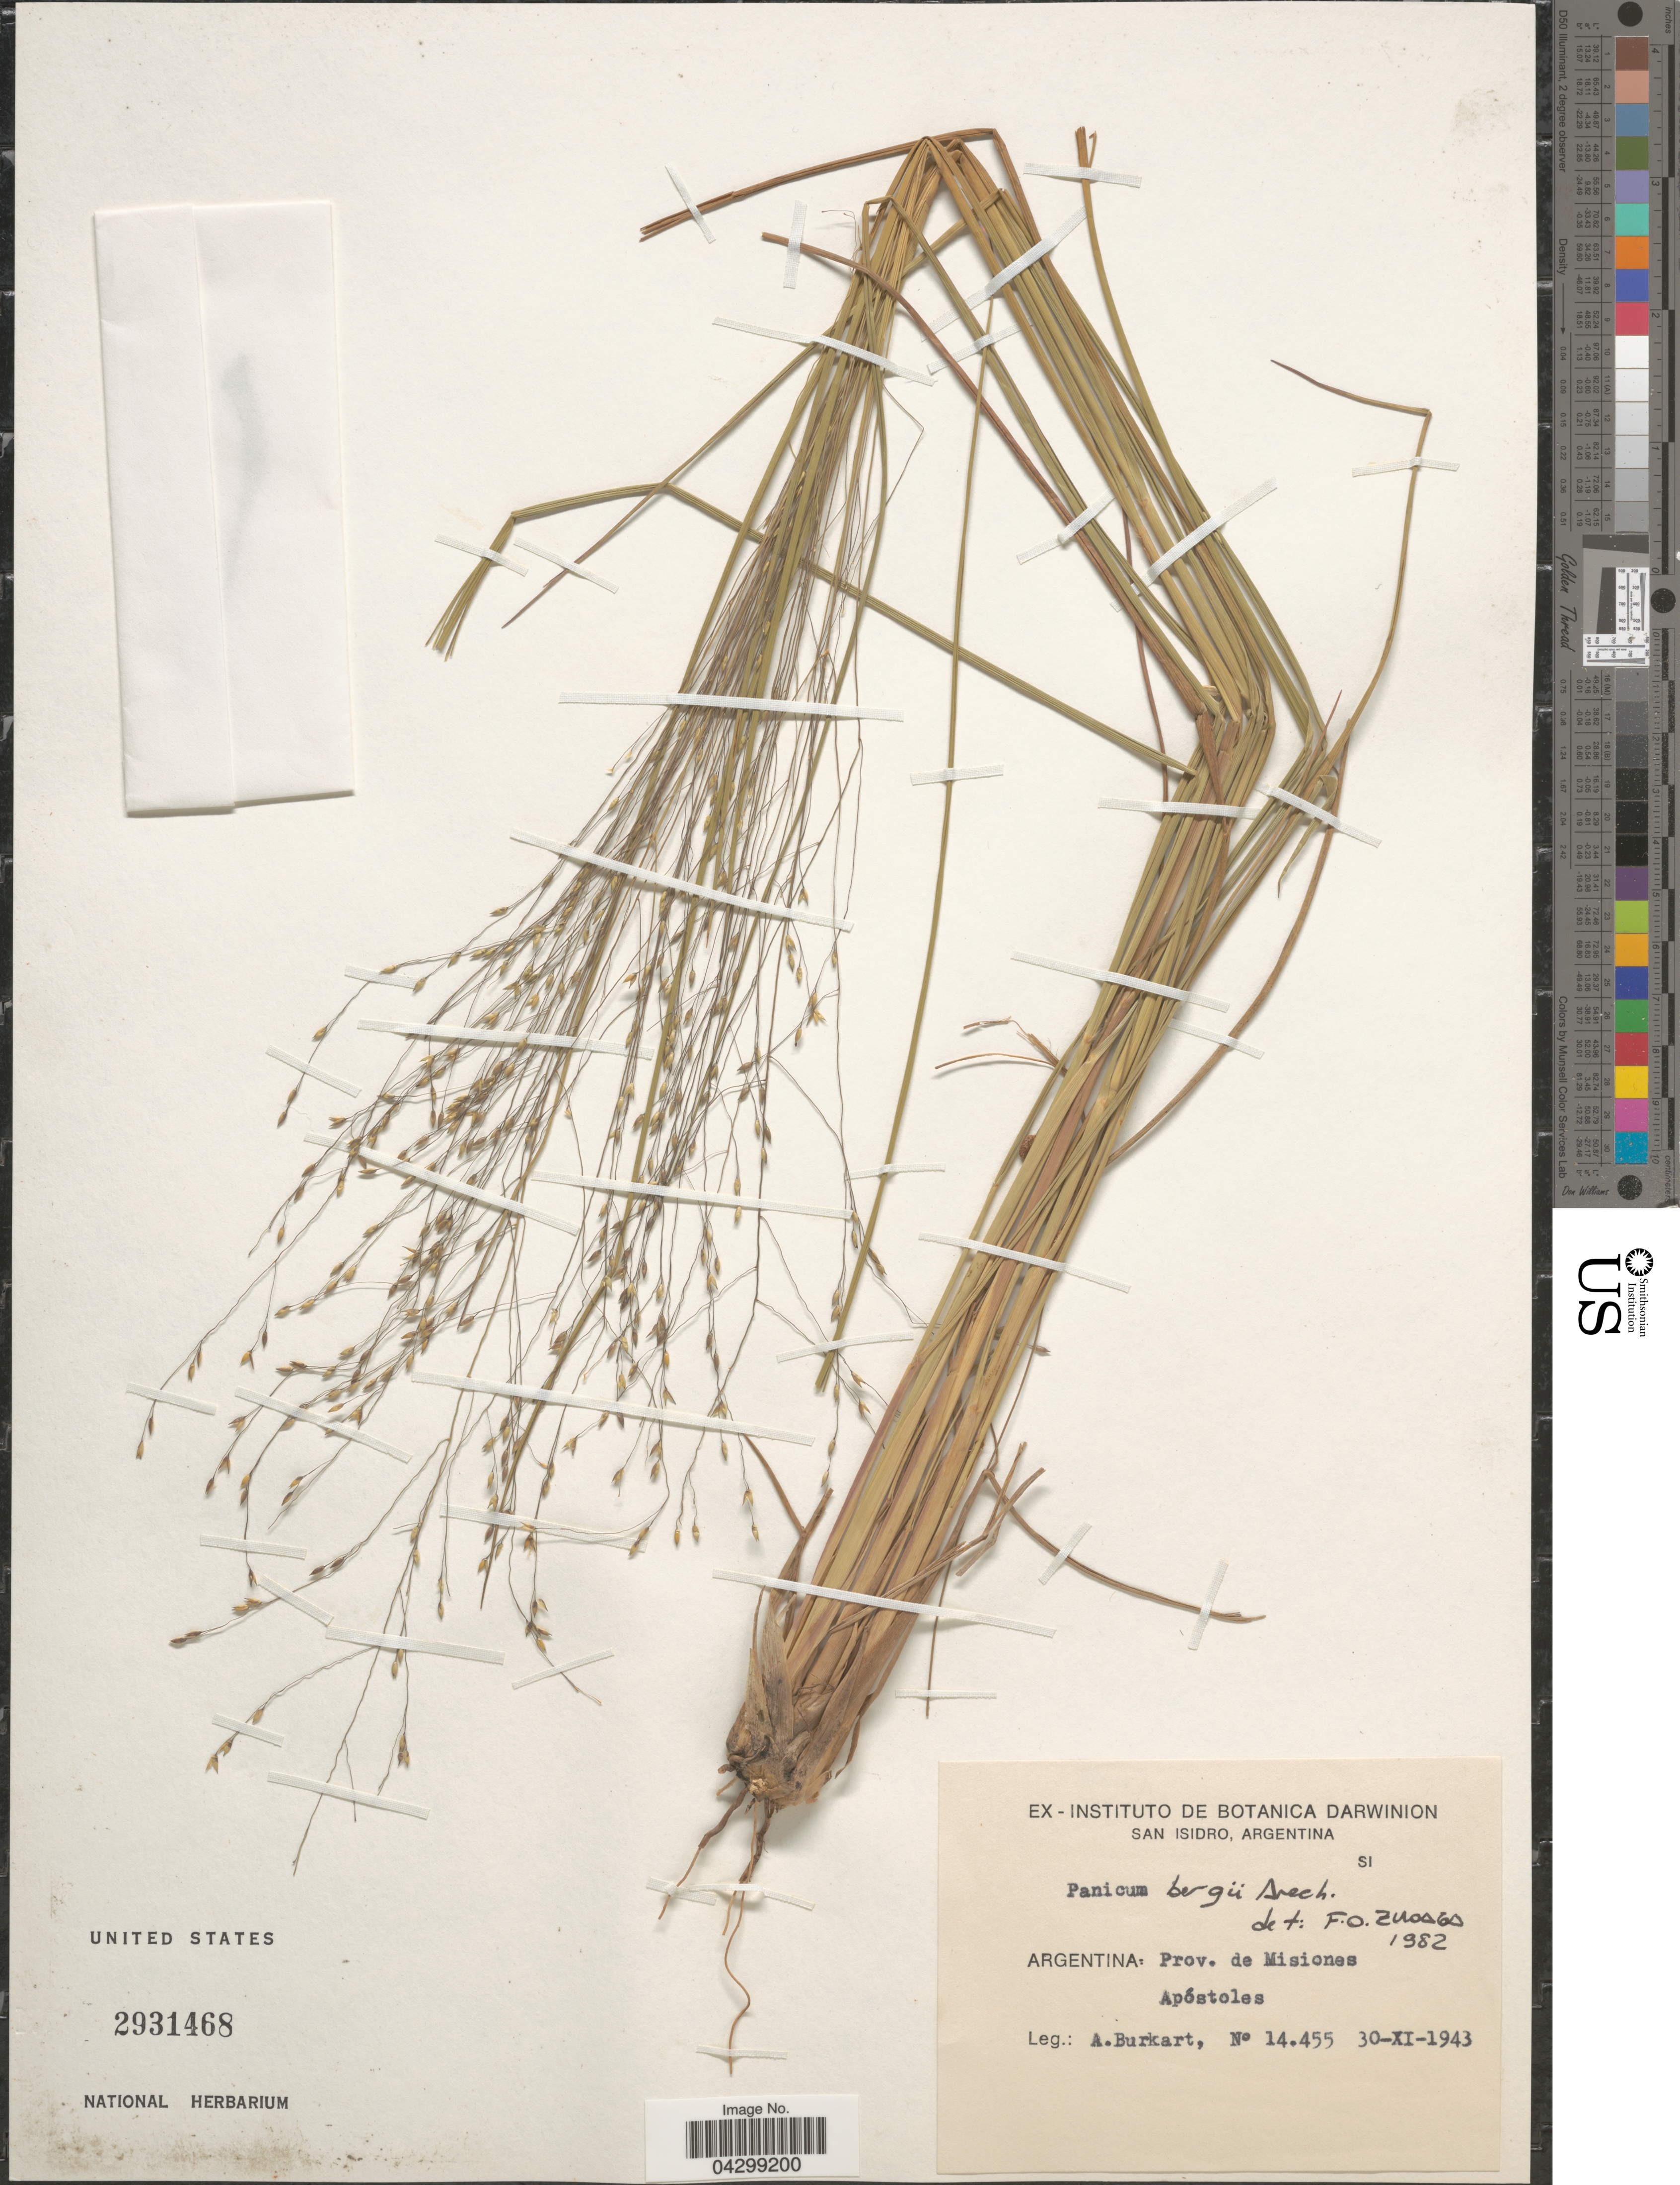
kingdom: Plantae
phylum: Tracheophyta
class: Liliopsida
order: Poales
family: Poaceae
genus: Panicum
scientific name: Panicum bergii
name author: Arechav.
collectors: A. E. Burkart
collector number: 14455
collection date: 1943-11-30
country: Argentina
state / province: Misiones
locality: Apóstoles.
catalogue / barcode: US 2931468